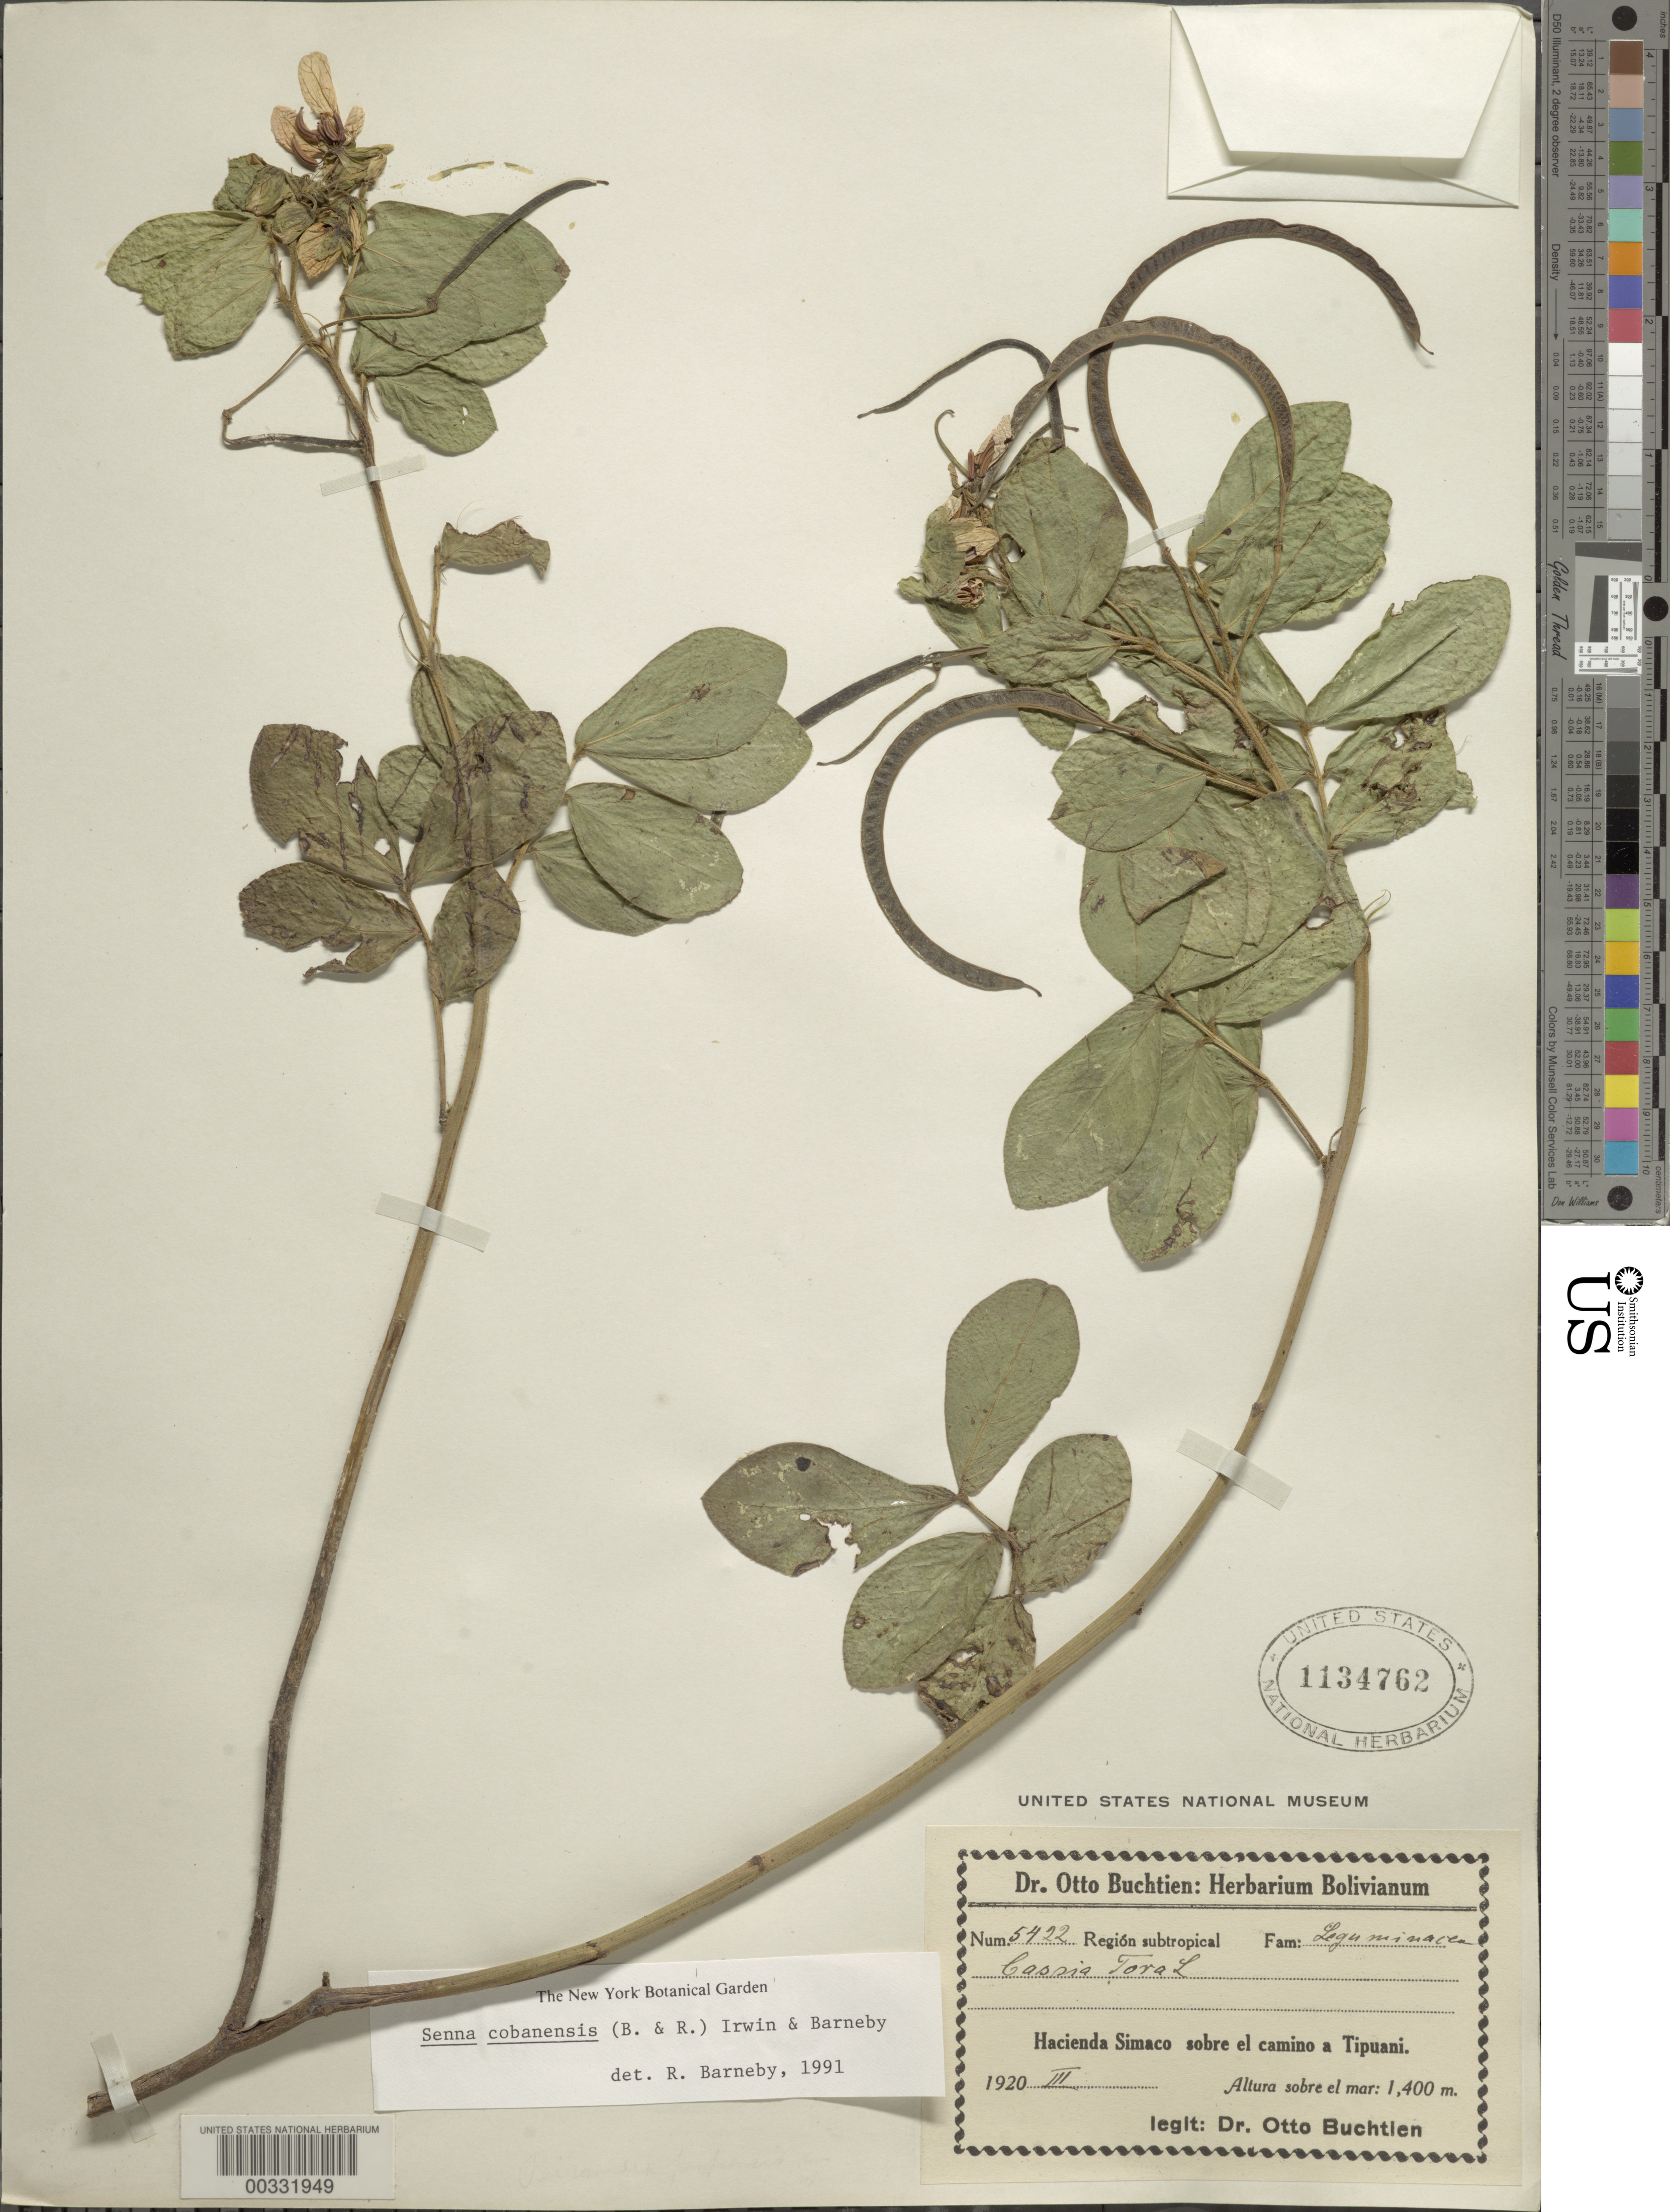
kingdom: Plantae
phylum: Tracheophyta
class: Magnoliopsida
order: Fabales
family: Fabaceae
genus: Senna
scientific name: Senna cobanensis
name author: (Britton) H.S. Irwin & Barneby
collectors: O. Buchtien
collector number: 5422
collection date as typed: Feb 1920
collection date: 1920-02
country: Bolivia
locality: Hacienda Simaco above the road to Tipuani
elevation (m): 1400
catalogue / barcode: US 1134762